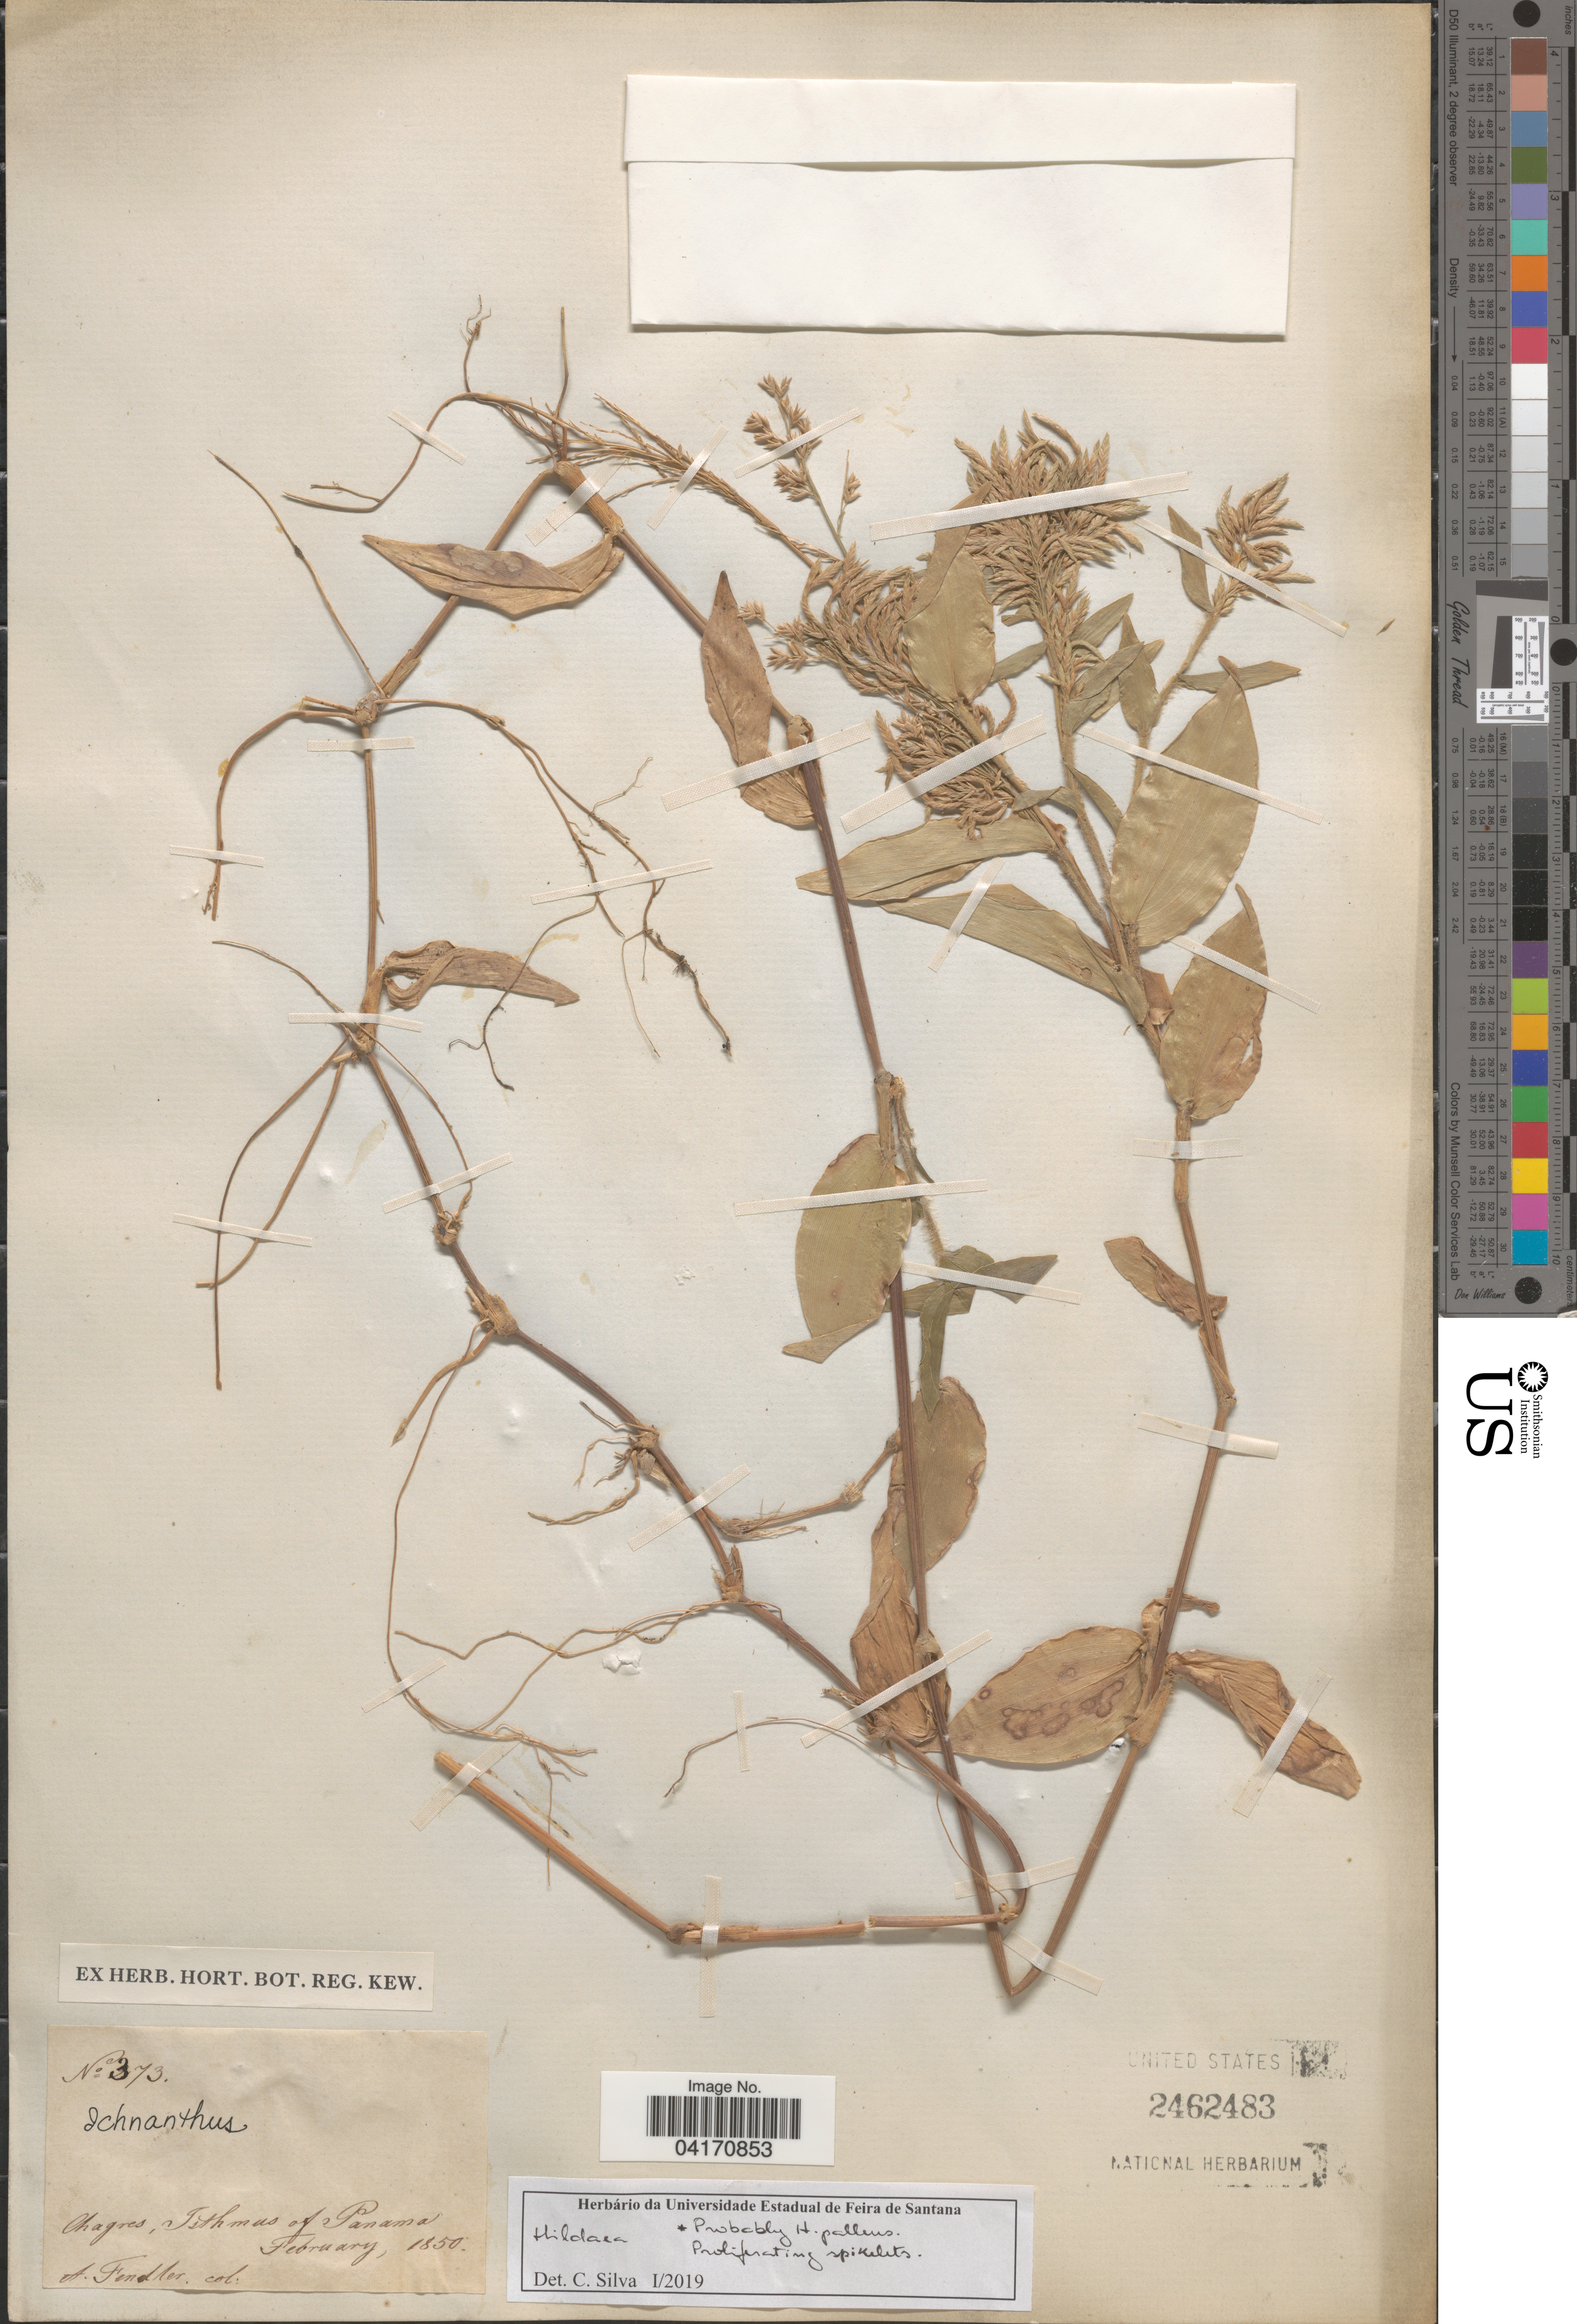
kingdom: Plantae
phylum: Tracheophyta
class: Liliopsida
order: Poales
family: Poaceae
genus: Hildaea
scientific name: Hildaea pallens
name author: (Sw.) C. Silva & R.P. Oliveira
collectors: A. Fendler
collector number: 373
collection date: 1850-02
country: Panama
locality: Chagres, Isthmus of Panama.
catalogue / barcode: US 2462483